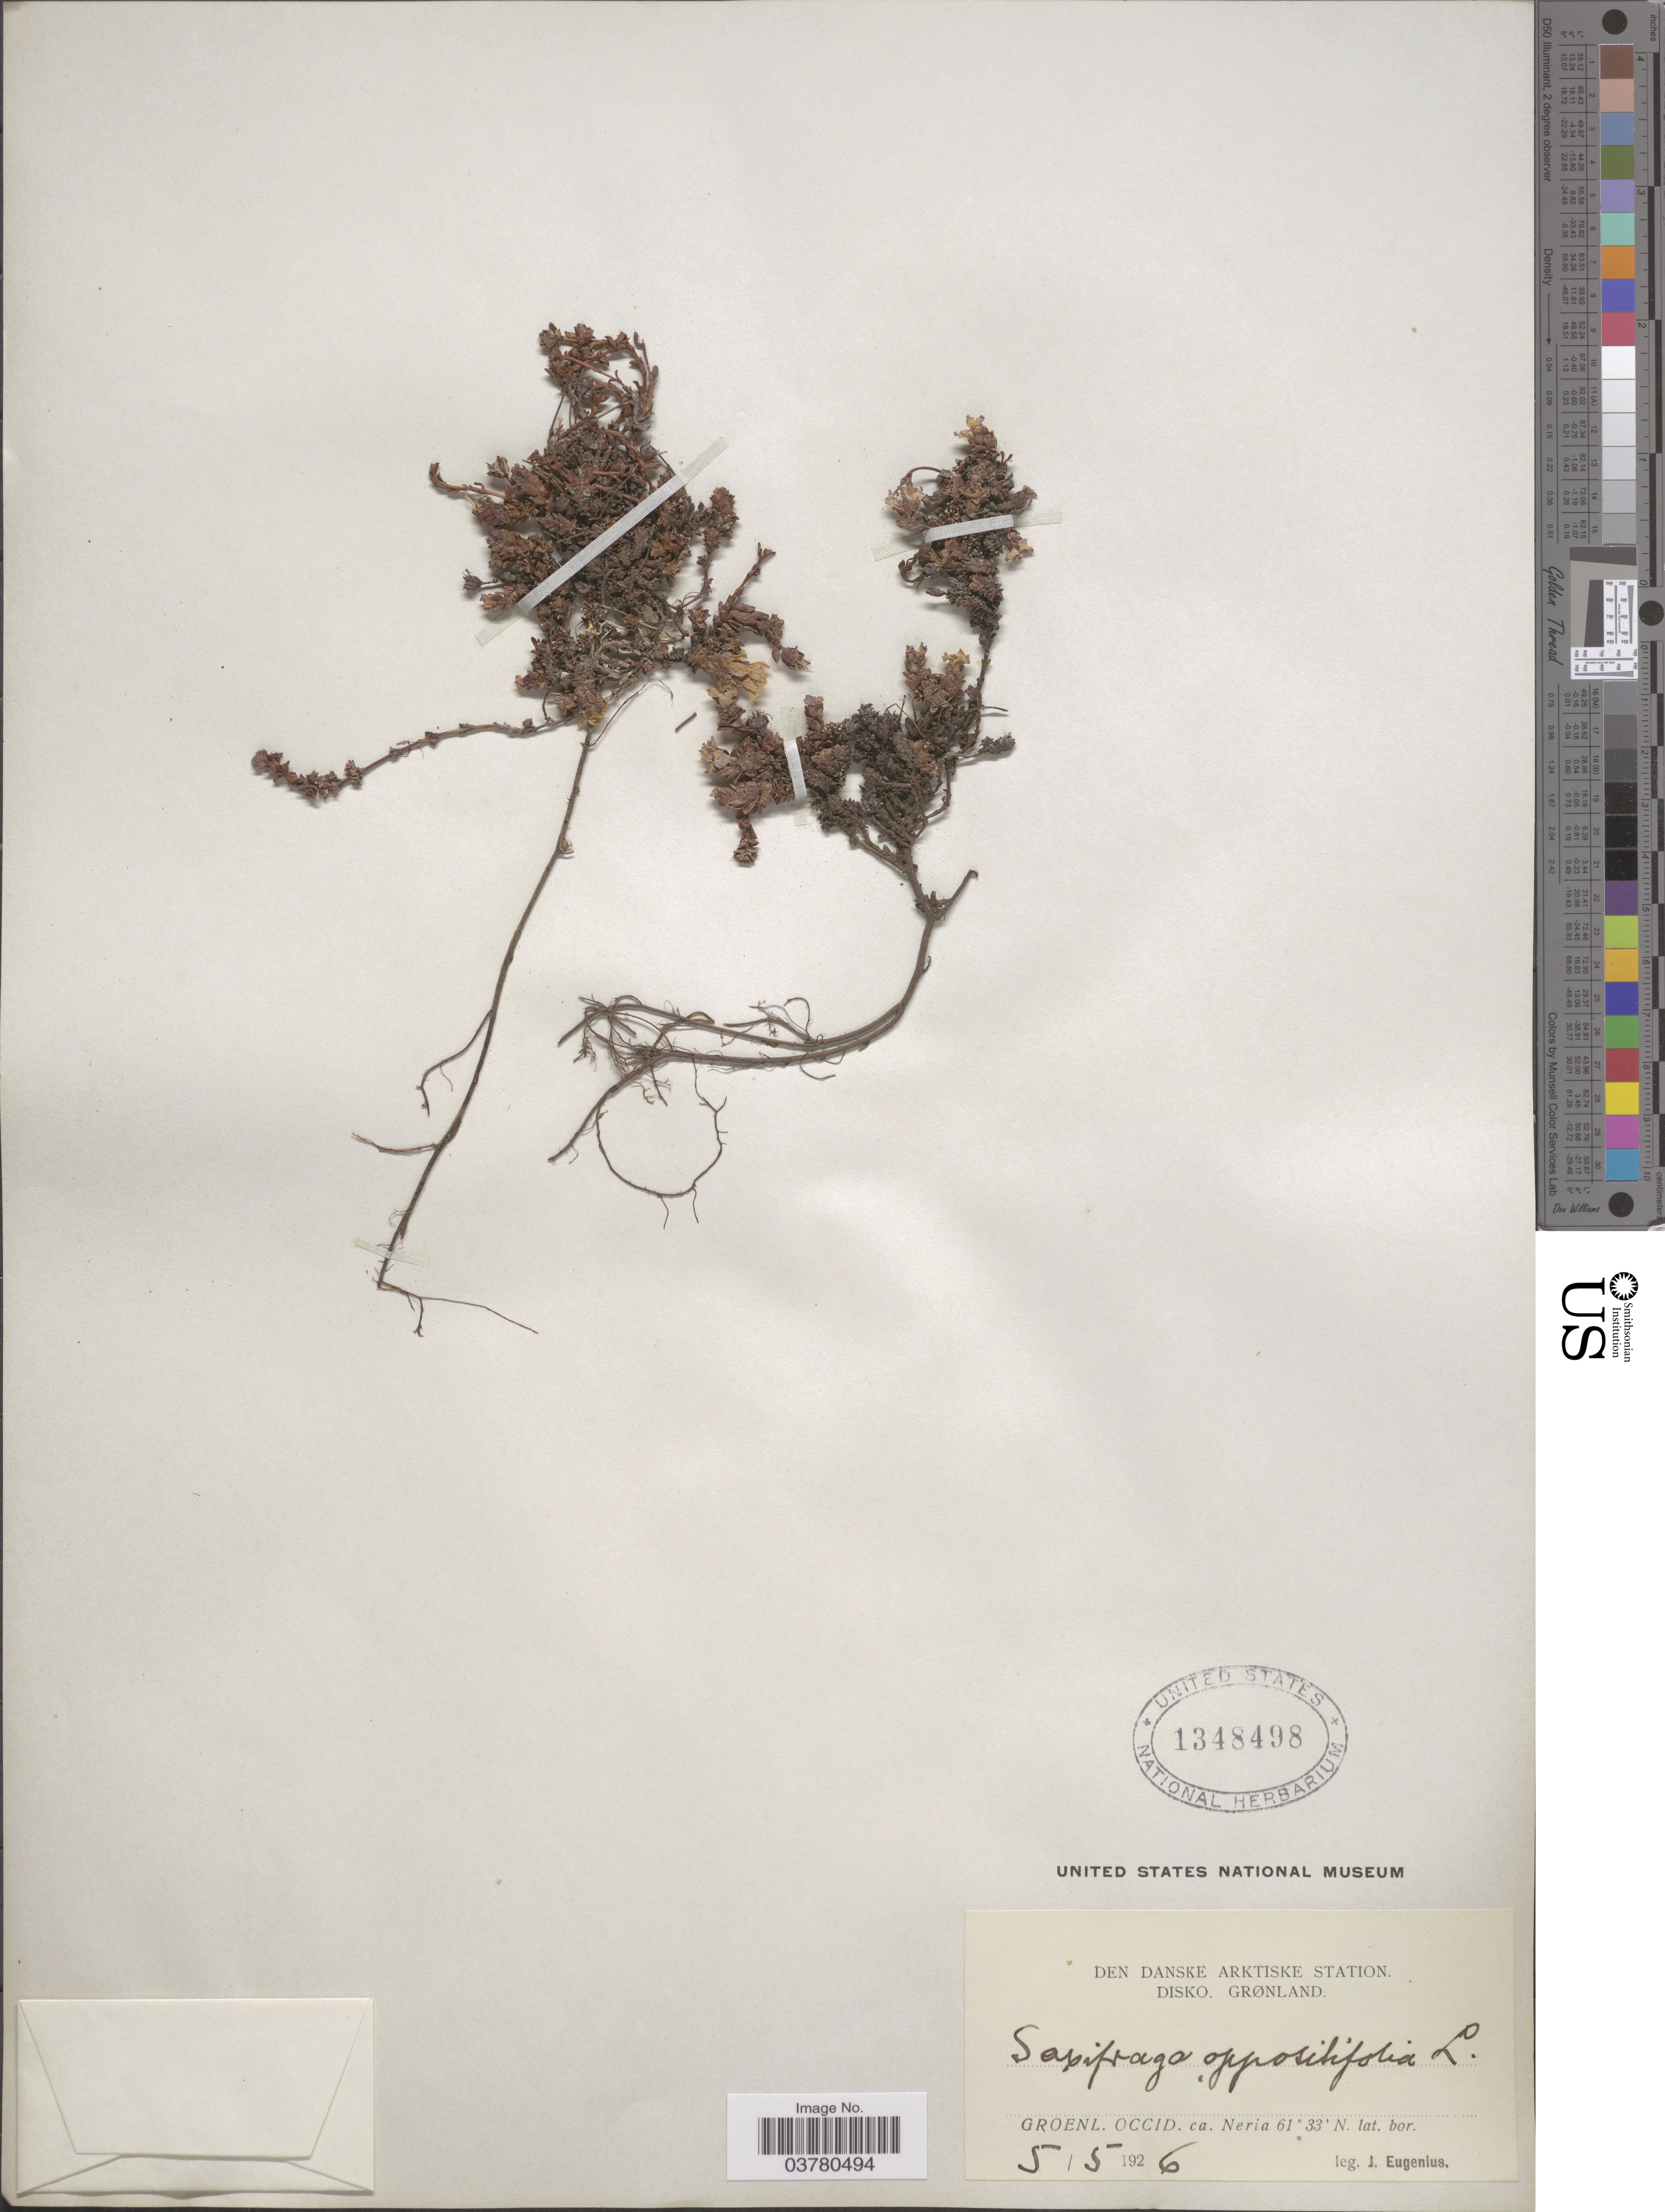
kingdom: Plantae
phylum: Tracheophyta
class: Magnoliopsida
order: Saxifragales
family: Saxifragaceae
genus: Saxifraga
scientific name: Saxifraga oppositifolia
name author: L.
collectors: J. Eugenius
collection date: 1926-05-05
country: Greenland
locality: Den Danske Arktiske Station. Disko. Grønland. Groenl. Occid. ca. Neria.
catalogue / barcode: US 1348498